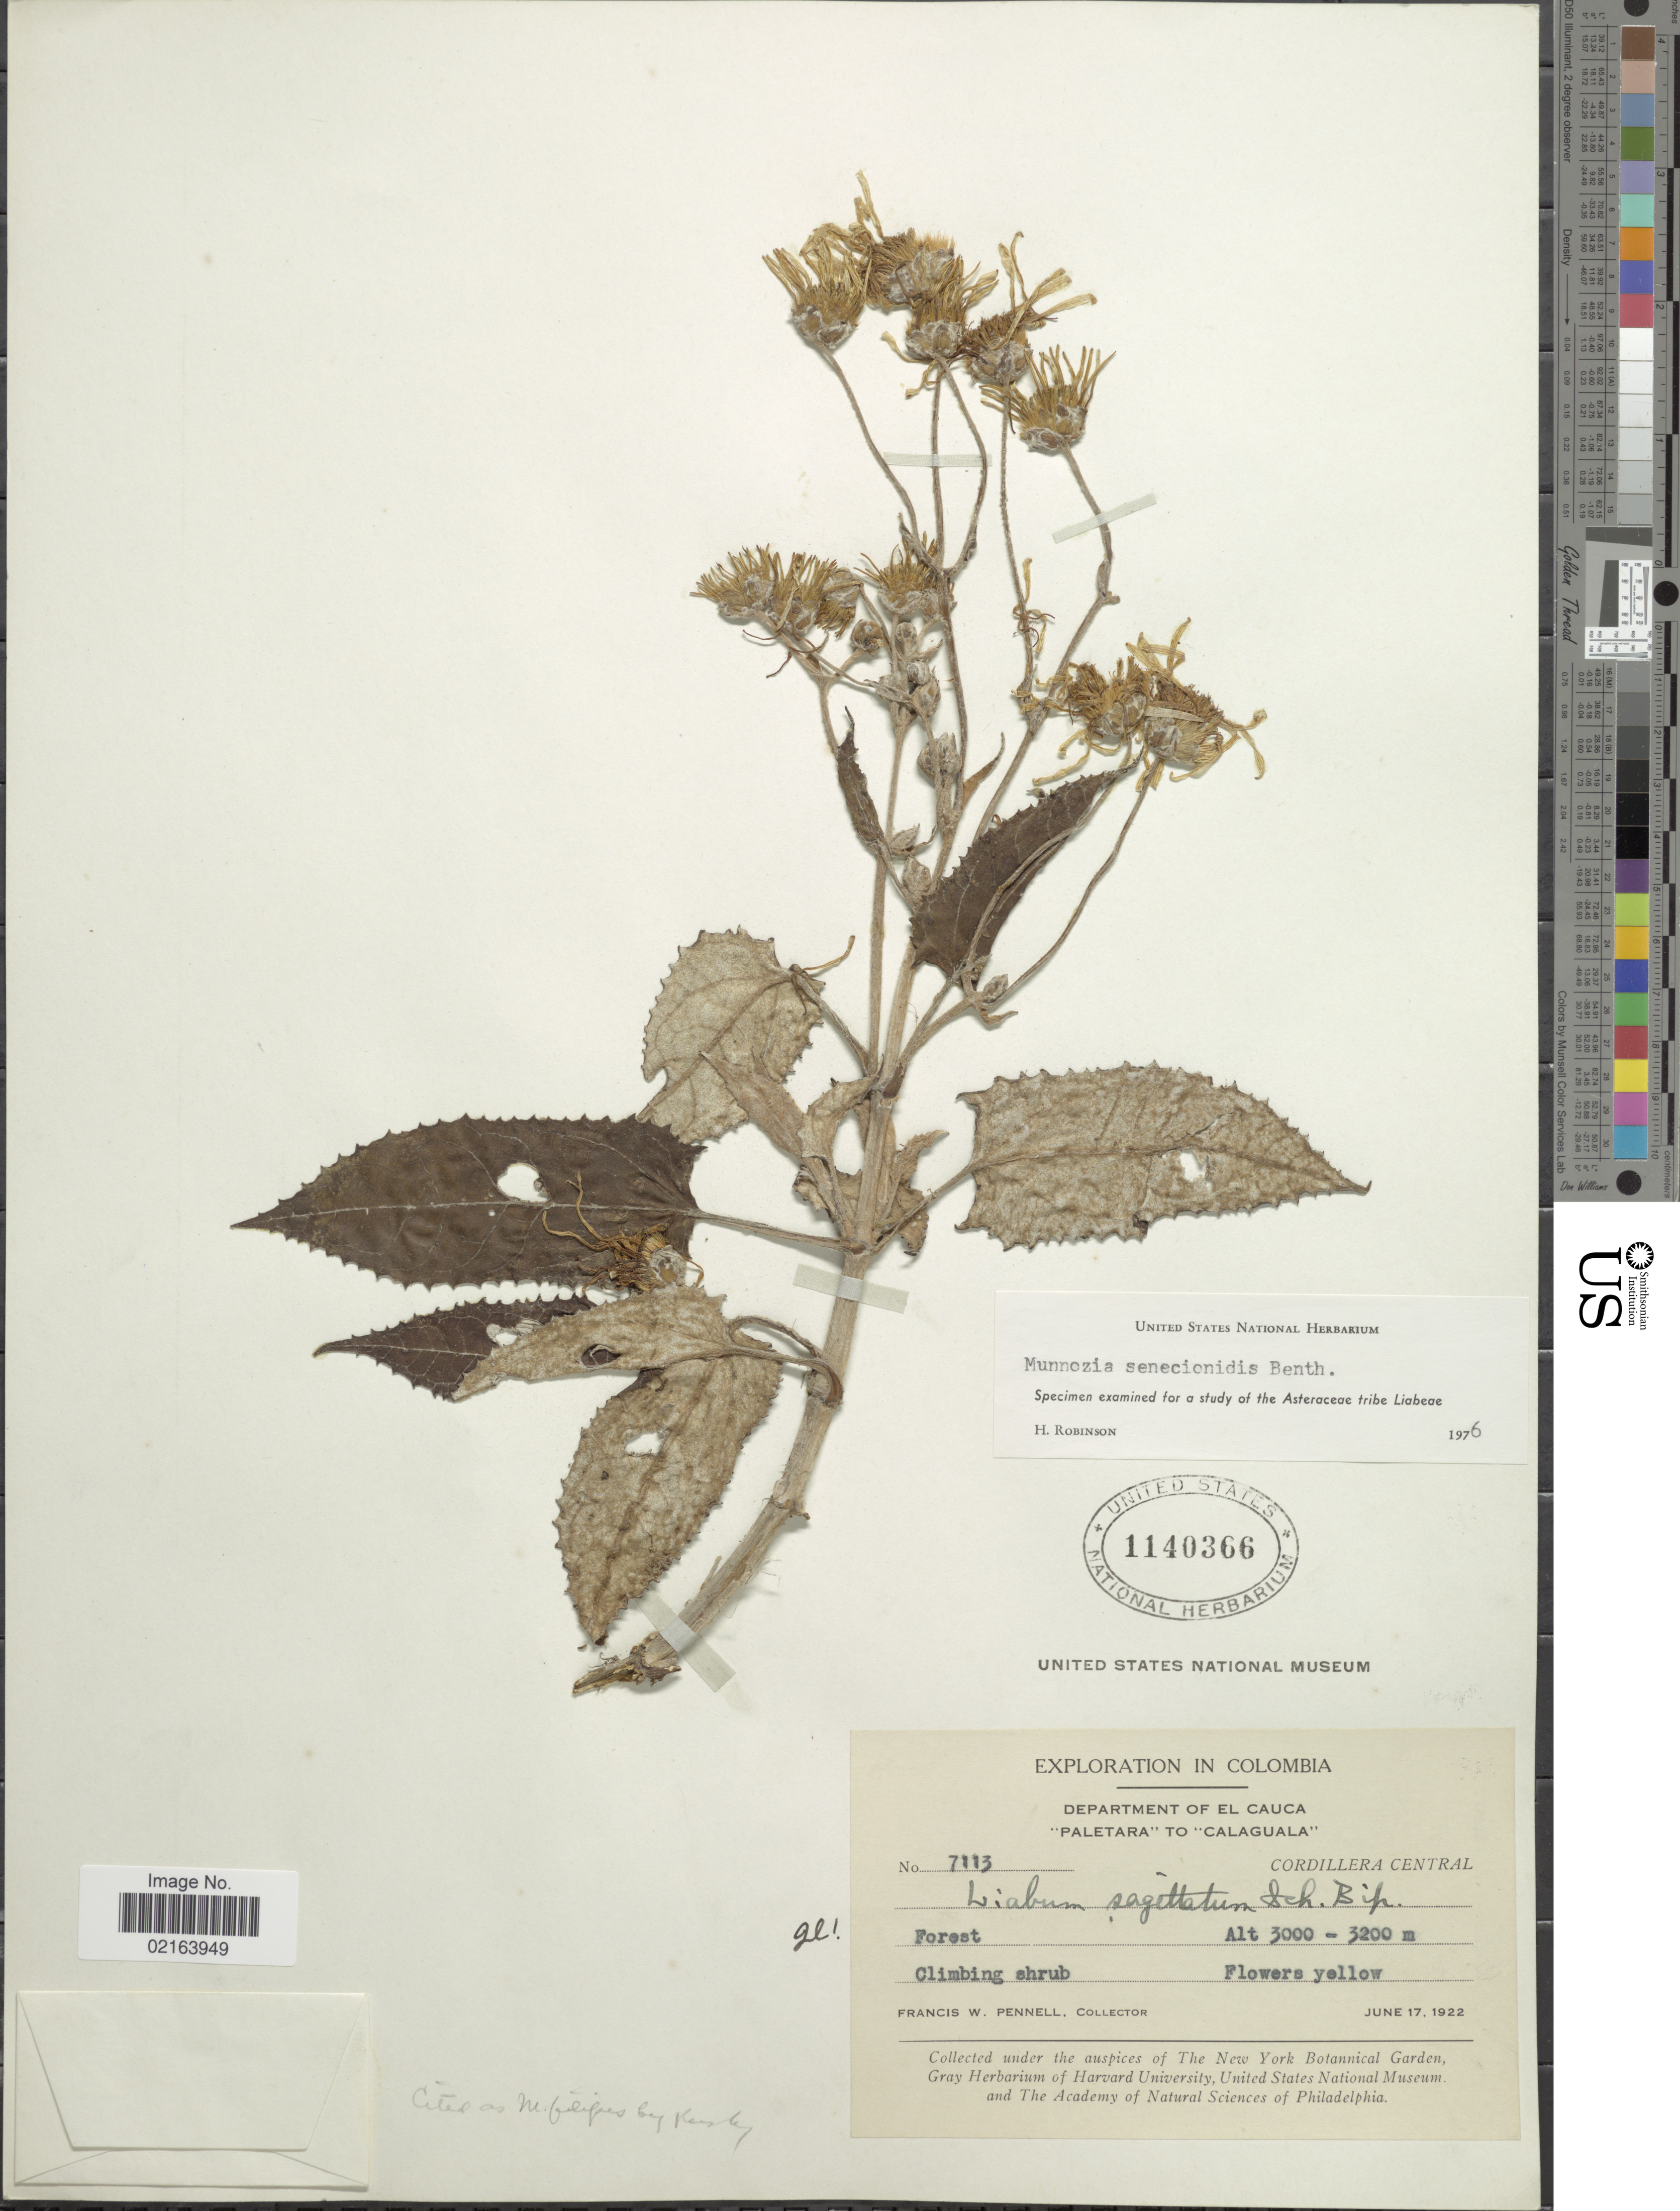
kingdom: Plantae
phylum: Tracheophyta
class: Magnoliopsida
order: Asterales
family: Asteraceae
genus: Munnozia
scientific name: Munnozia senecionidis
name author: Benth.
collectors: F. W. Pennell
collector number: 7113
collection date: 1922-06-17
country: Colombia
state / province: Cauca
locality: Department of El Cauca, Paletara to Calaguala, Cordillera Central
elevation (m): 3000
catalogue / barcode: US 1140366